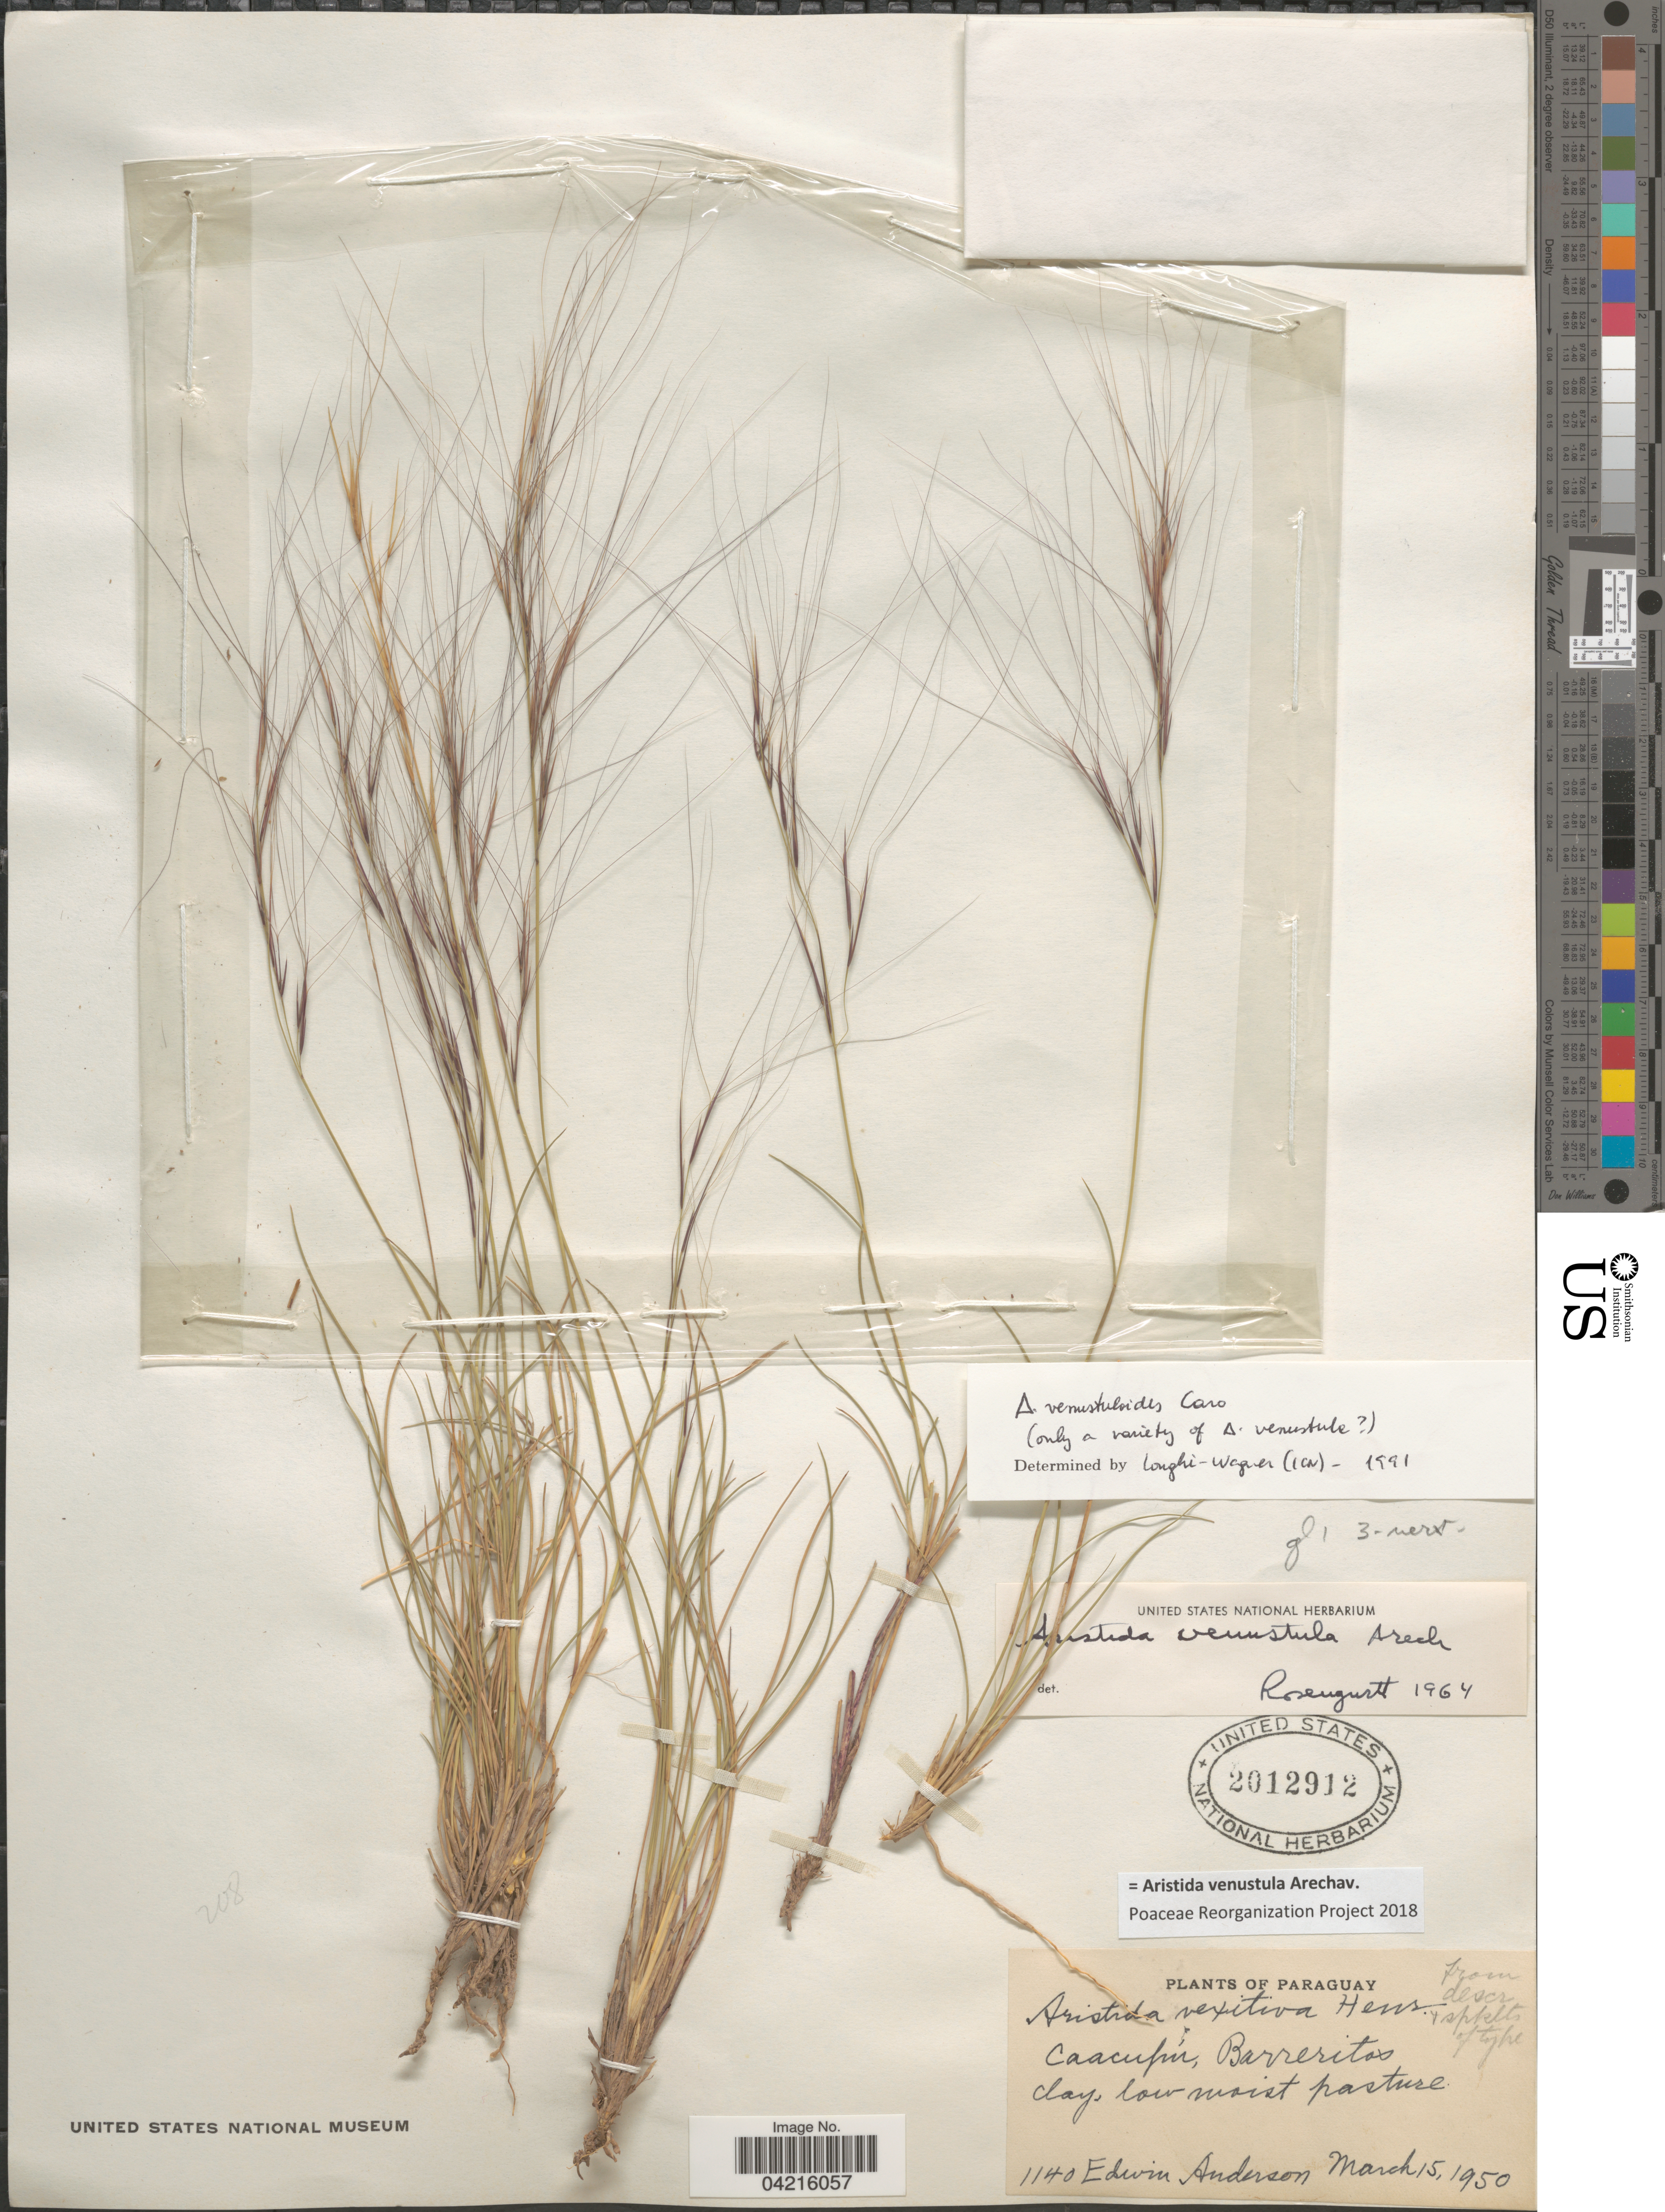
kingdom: Plantae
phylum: Tracheophyta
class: Liliopsida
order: Poales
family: Poaceae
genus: Aristida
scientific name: Aristida venustula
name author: Arechav.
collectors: E. Anderson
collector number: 1140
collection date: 1950-03-15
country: Paraguay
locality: Caacupú, Barreritos.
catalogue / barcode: US 2012912